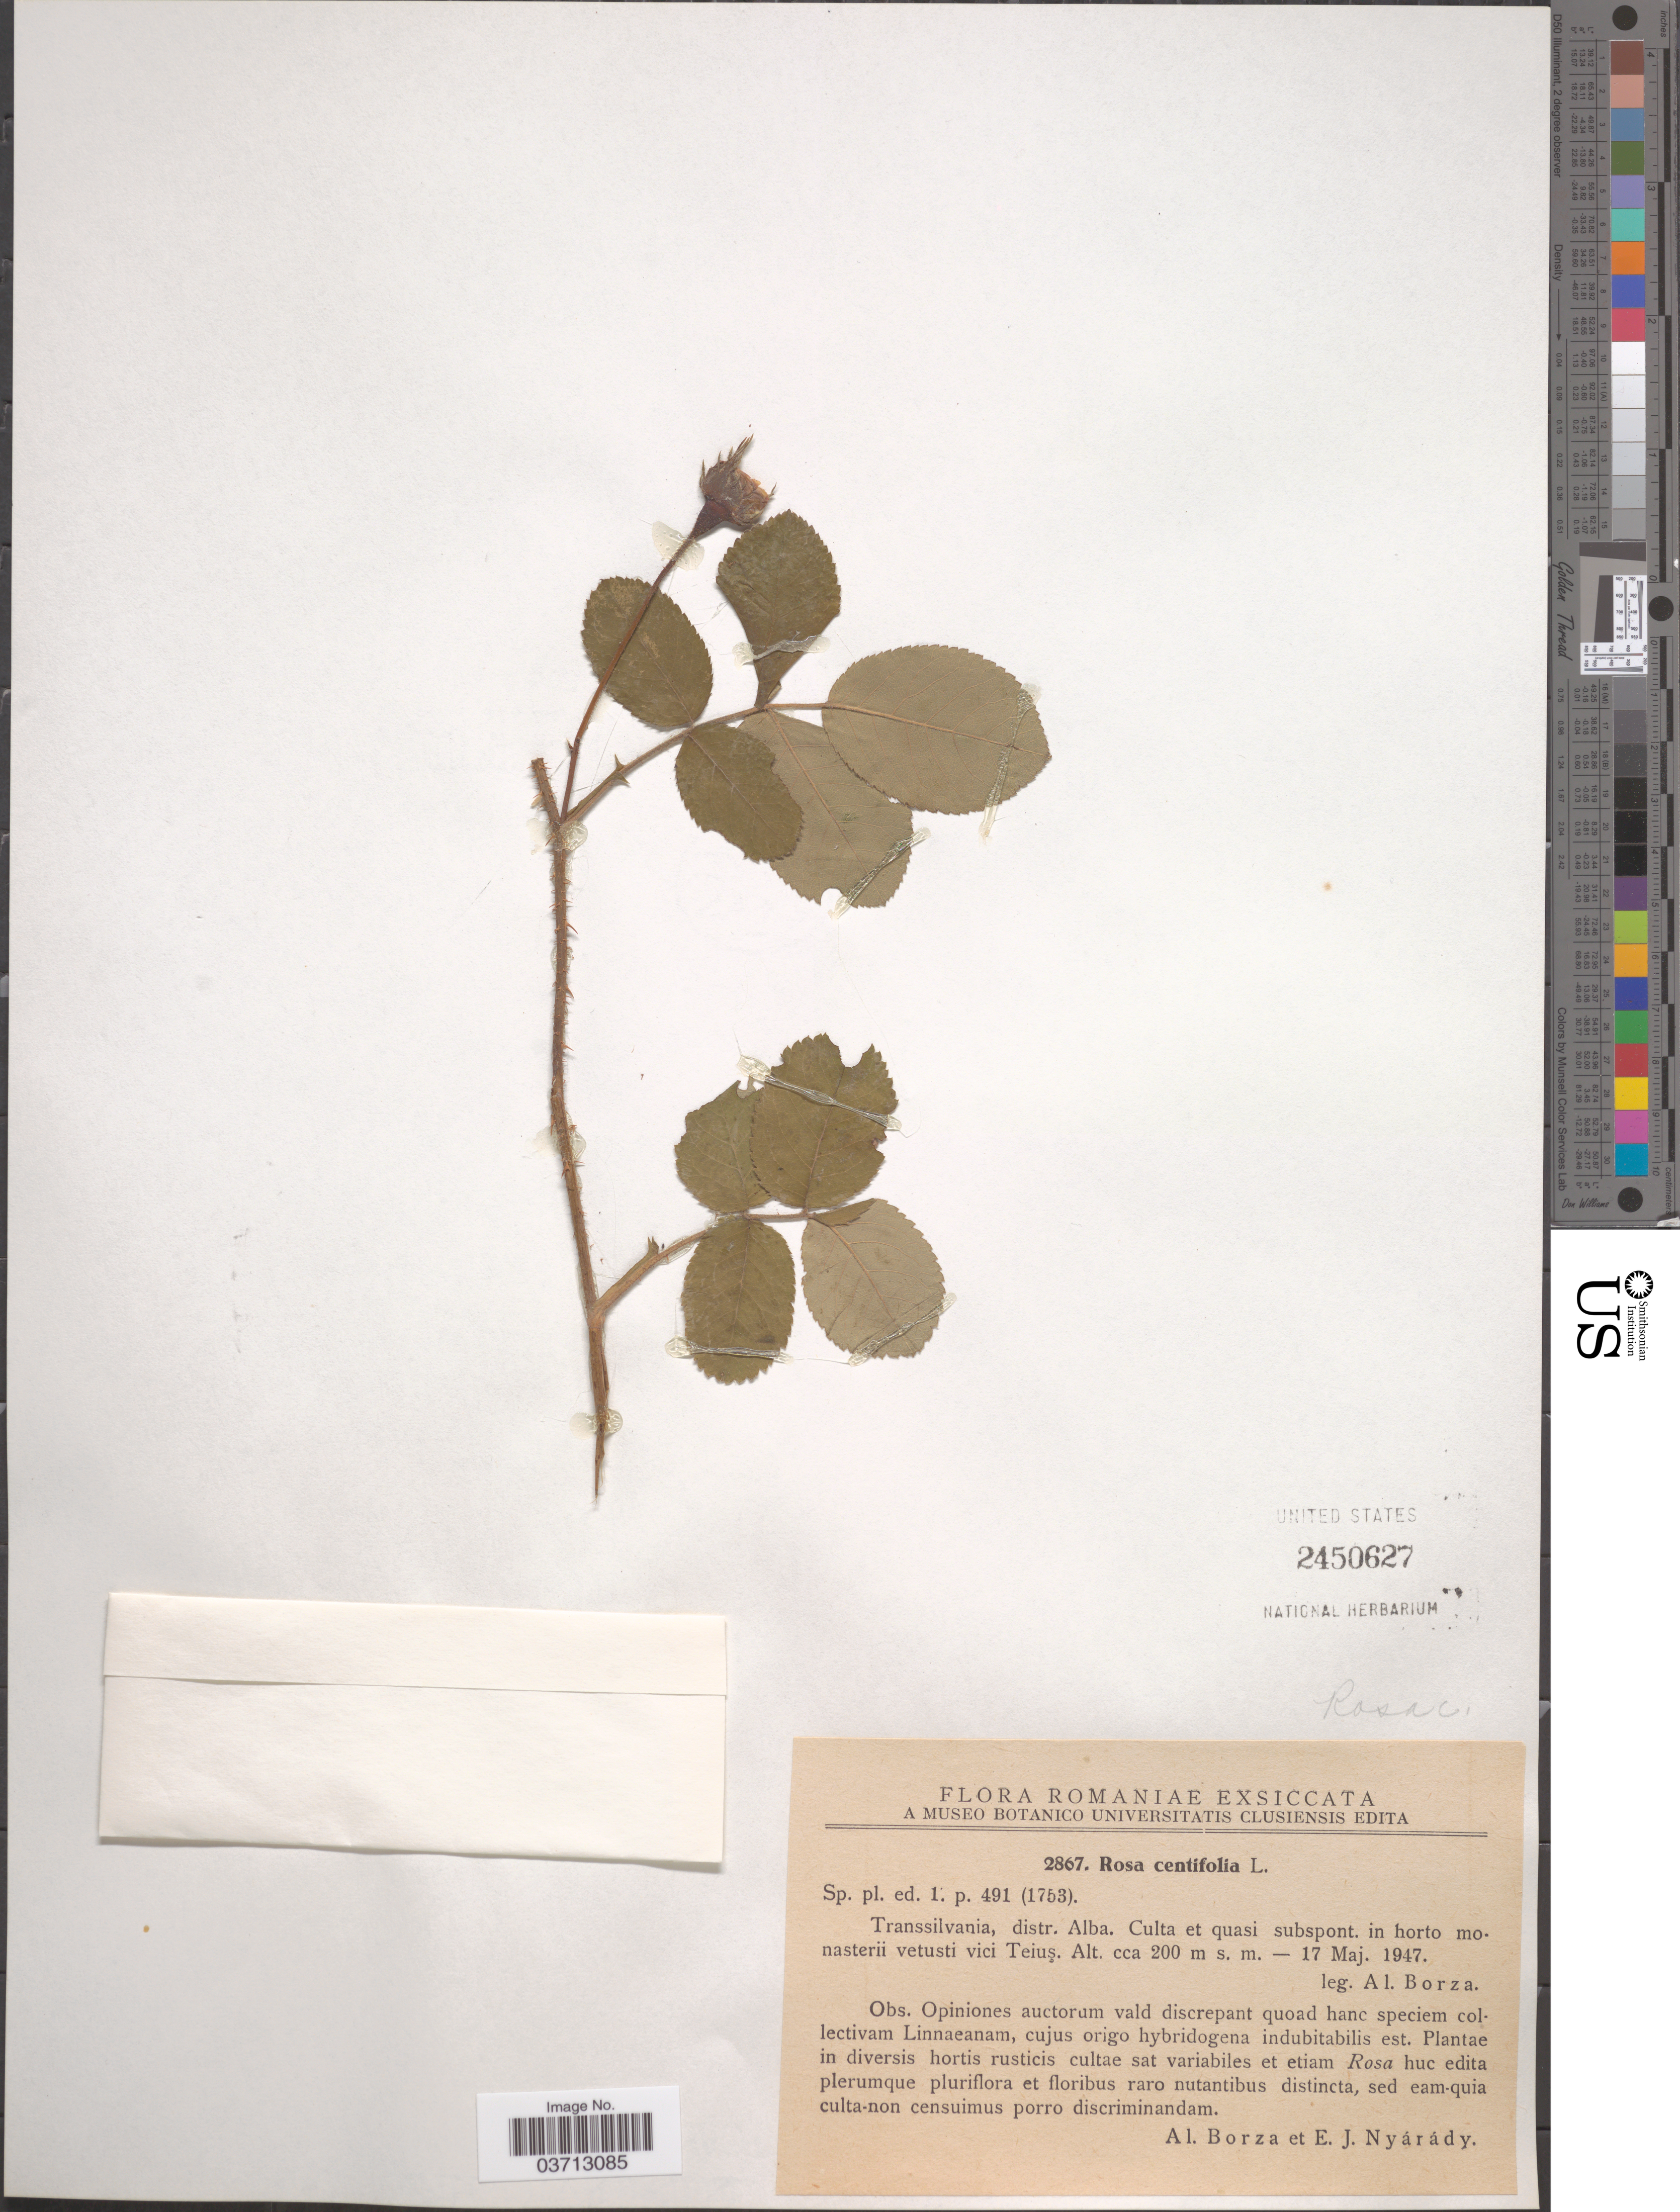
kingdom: Plantae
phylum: Tracheophyta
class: Magnoliopsida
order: Rosales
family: Rosaceae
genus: Rosa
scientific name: Rosa centifolia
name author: L.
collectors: A. Borza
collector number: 2867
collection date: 1947-05-17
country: Romania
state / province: Alba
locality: Transsilvania, distr. Alba. Culta et quasi subspont. in horto monasterii vetusi vici Teiuş.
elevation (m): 200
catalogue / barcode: US 2450627